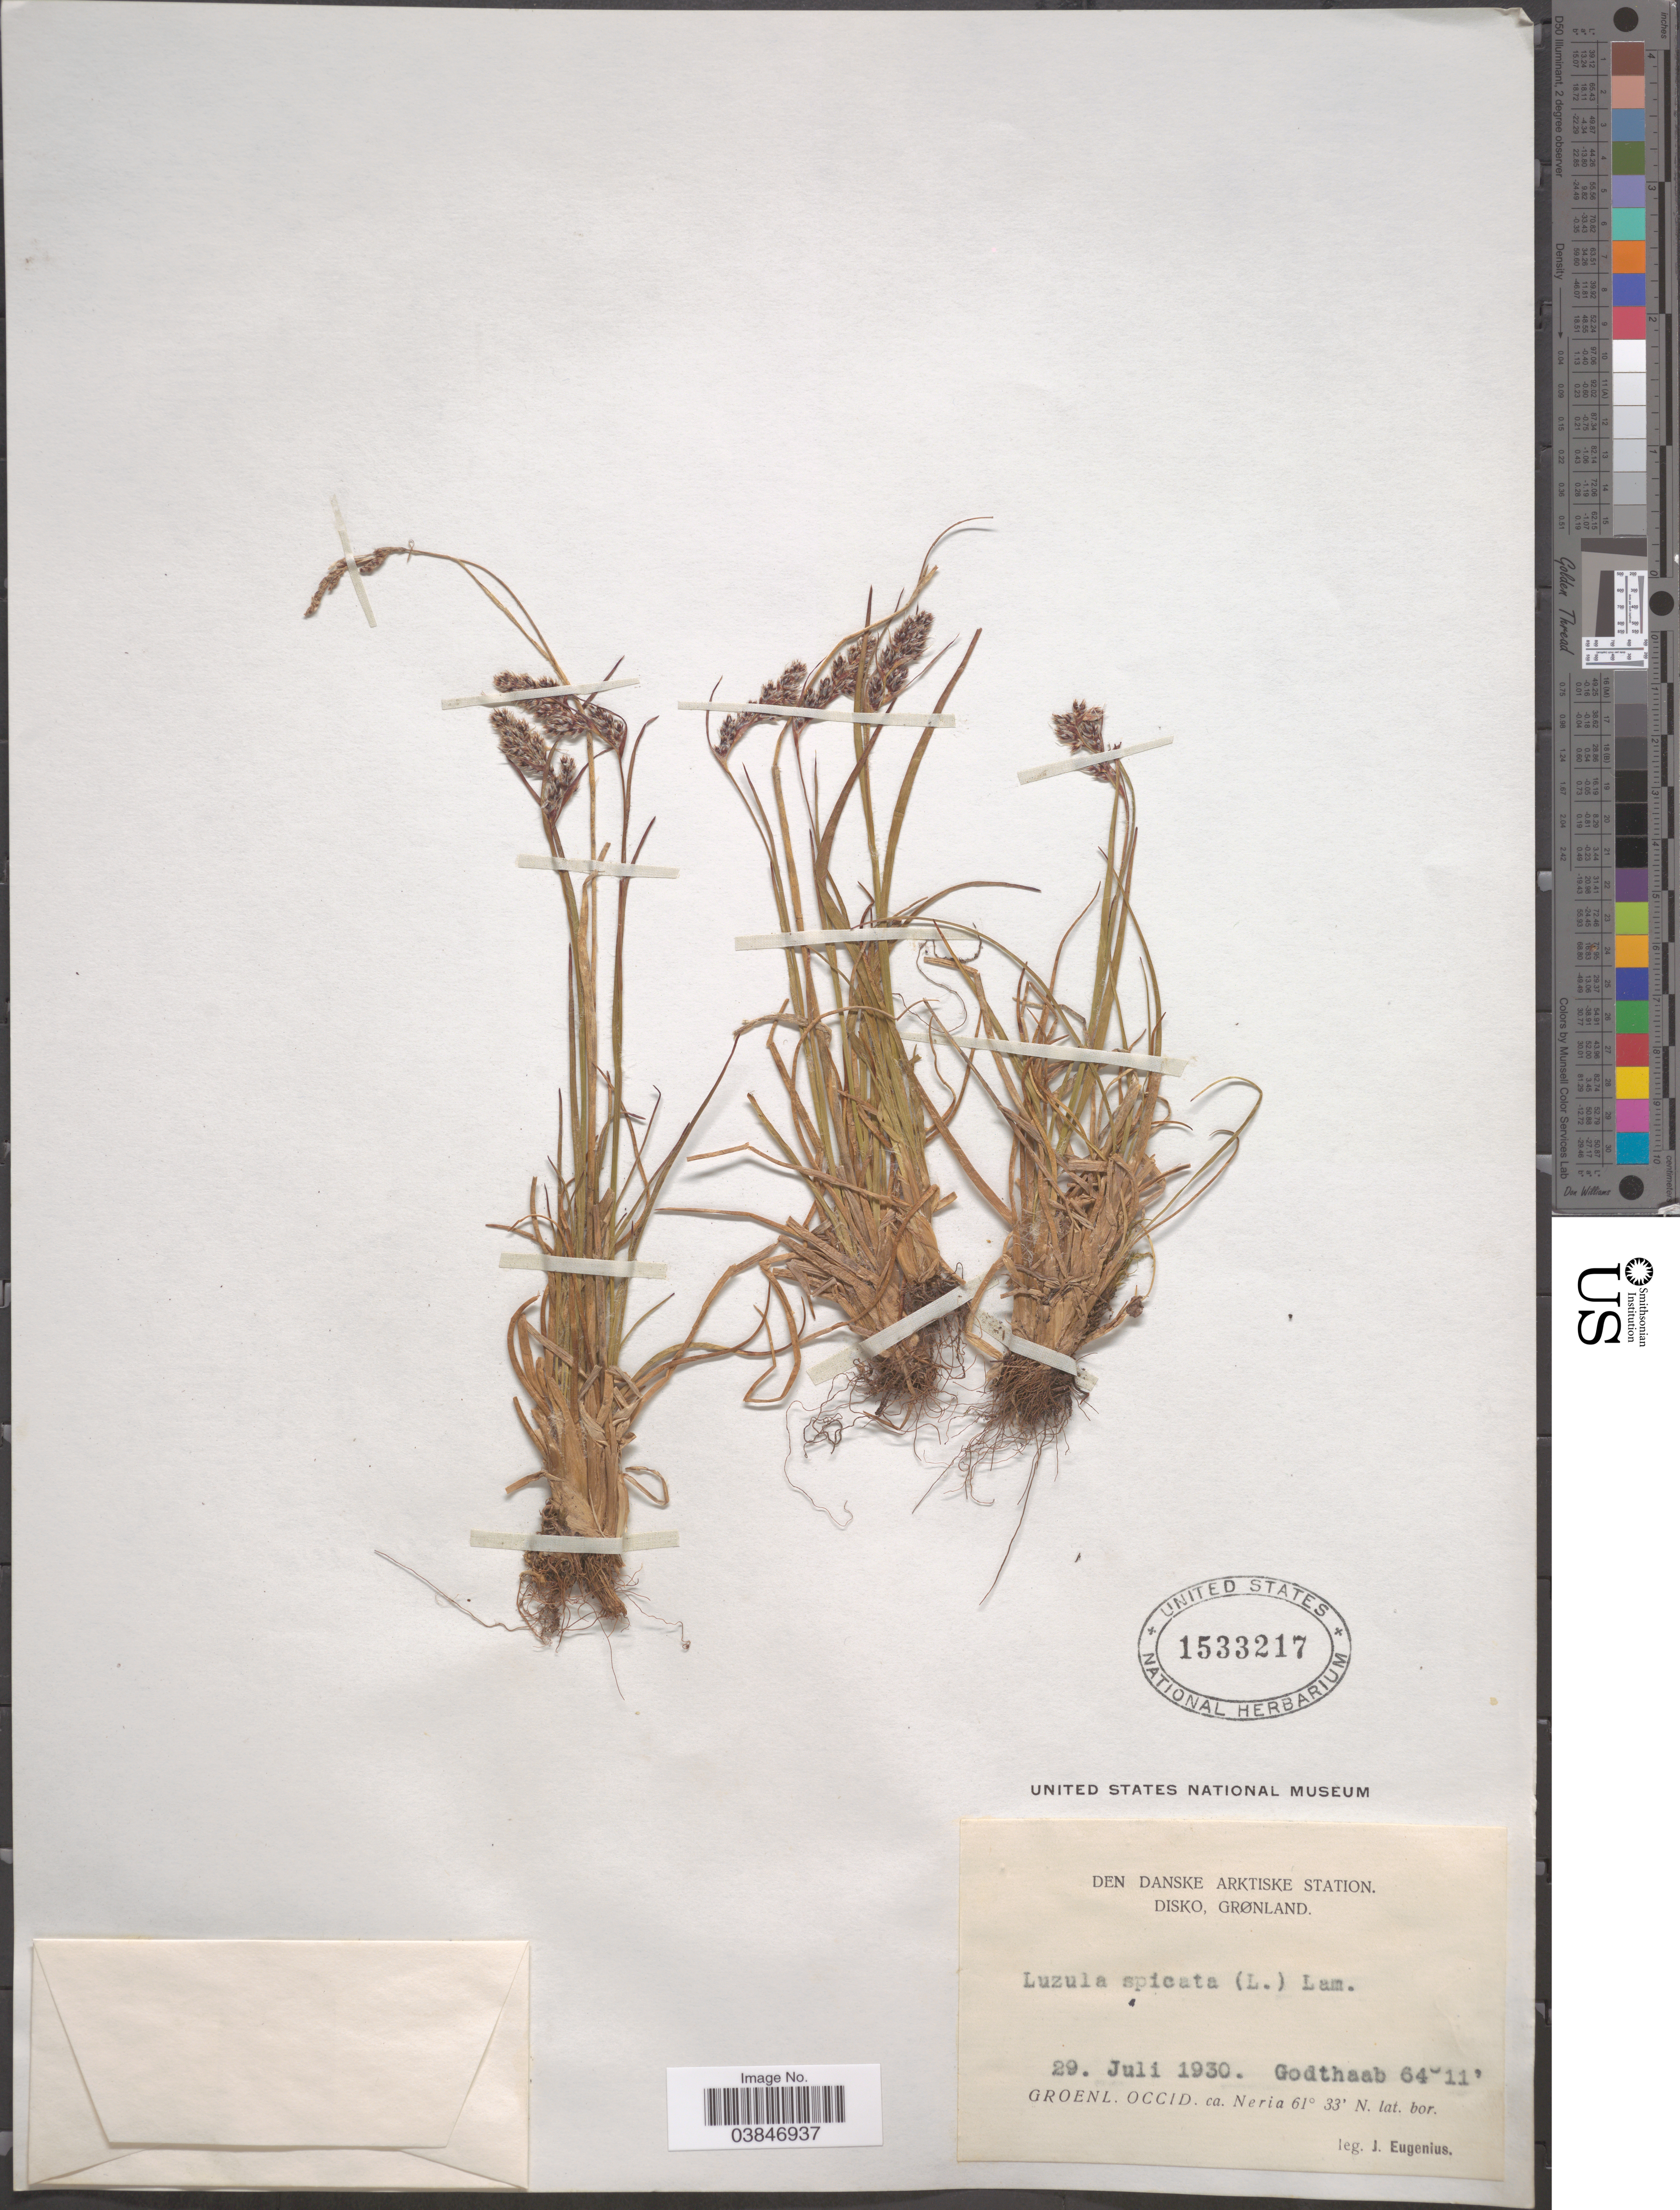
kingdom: Plantae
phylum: Tracheophyta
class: Liliopsida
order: Poales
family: Juncaceae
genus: Luzula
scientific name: Luzula spicata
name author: (L.) DC.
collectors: J. Eugenius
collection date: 1930-07-29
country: Greenland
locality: Den Danske Arktiske Station. Disko. Grønland. Godthaab. Groenl. Occid. ca. Neria.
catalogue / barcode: US 1533217